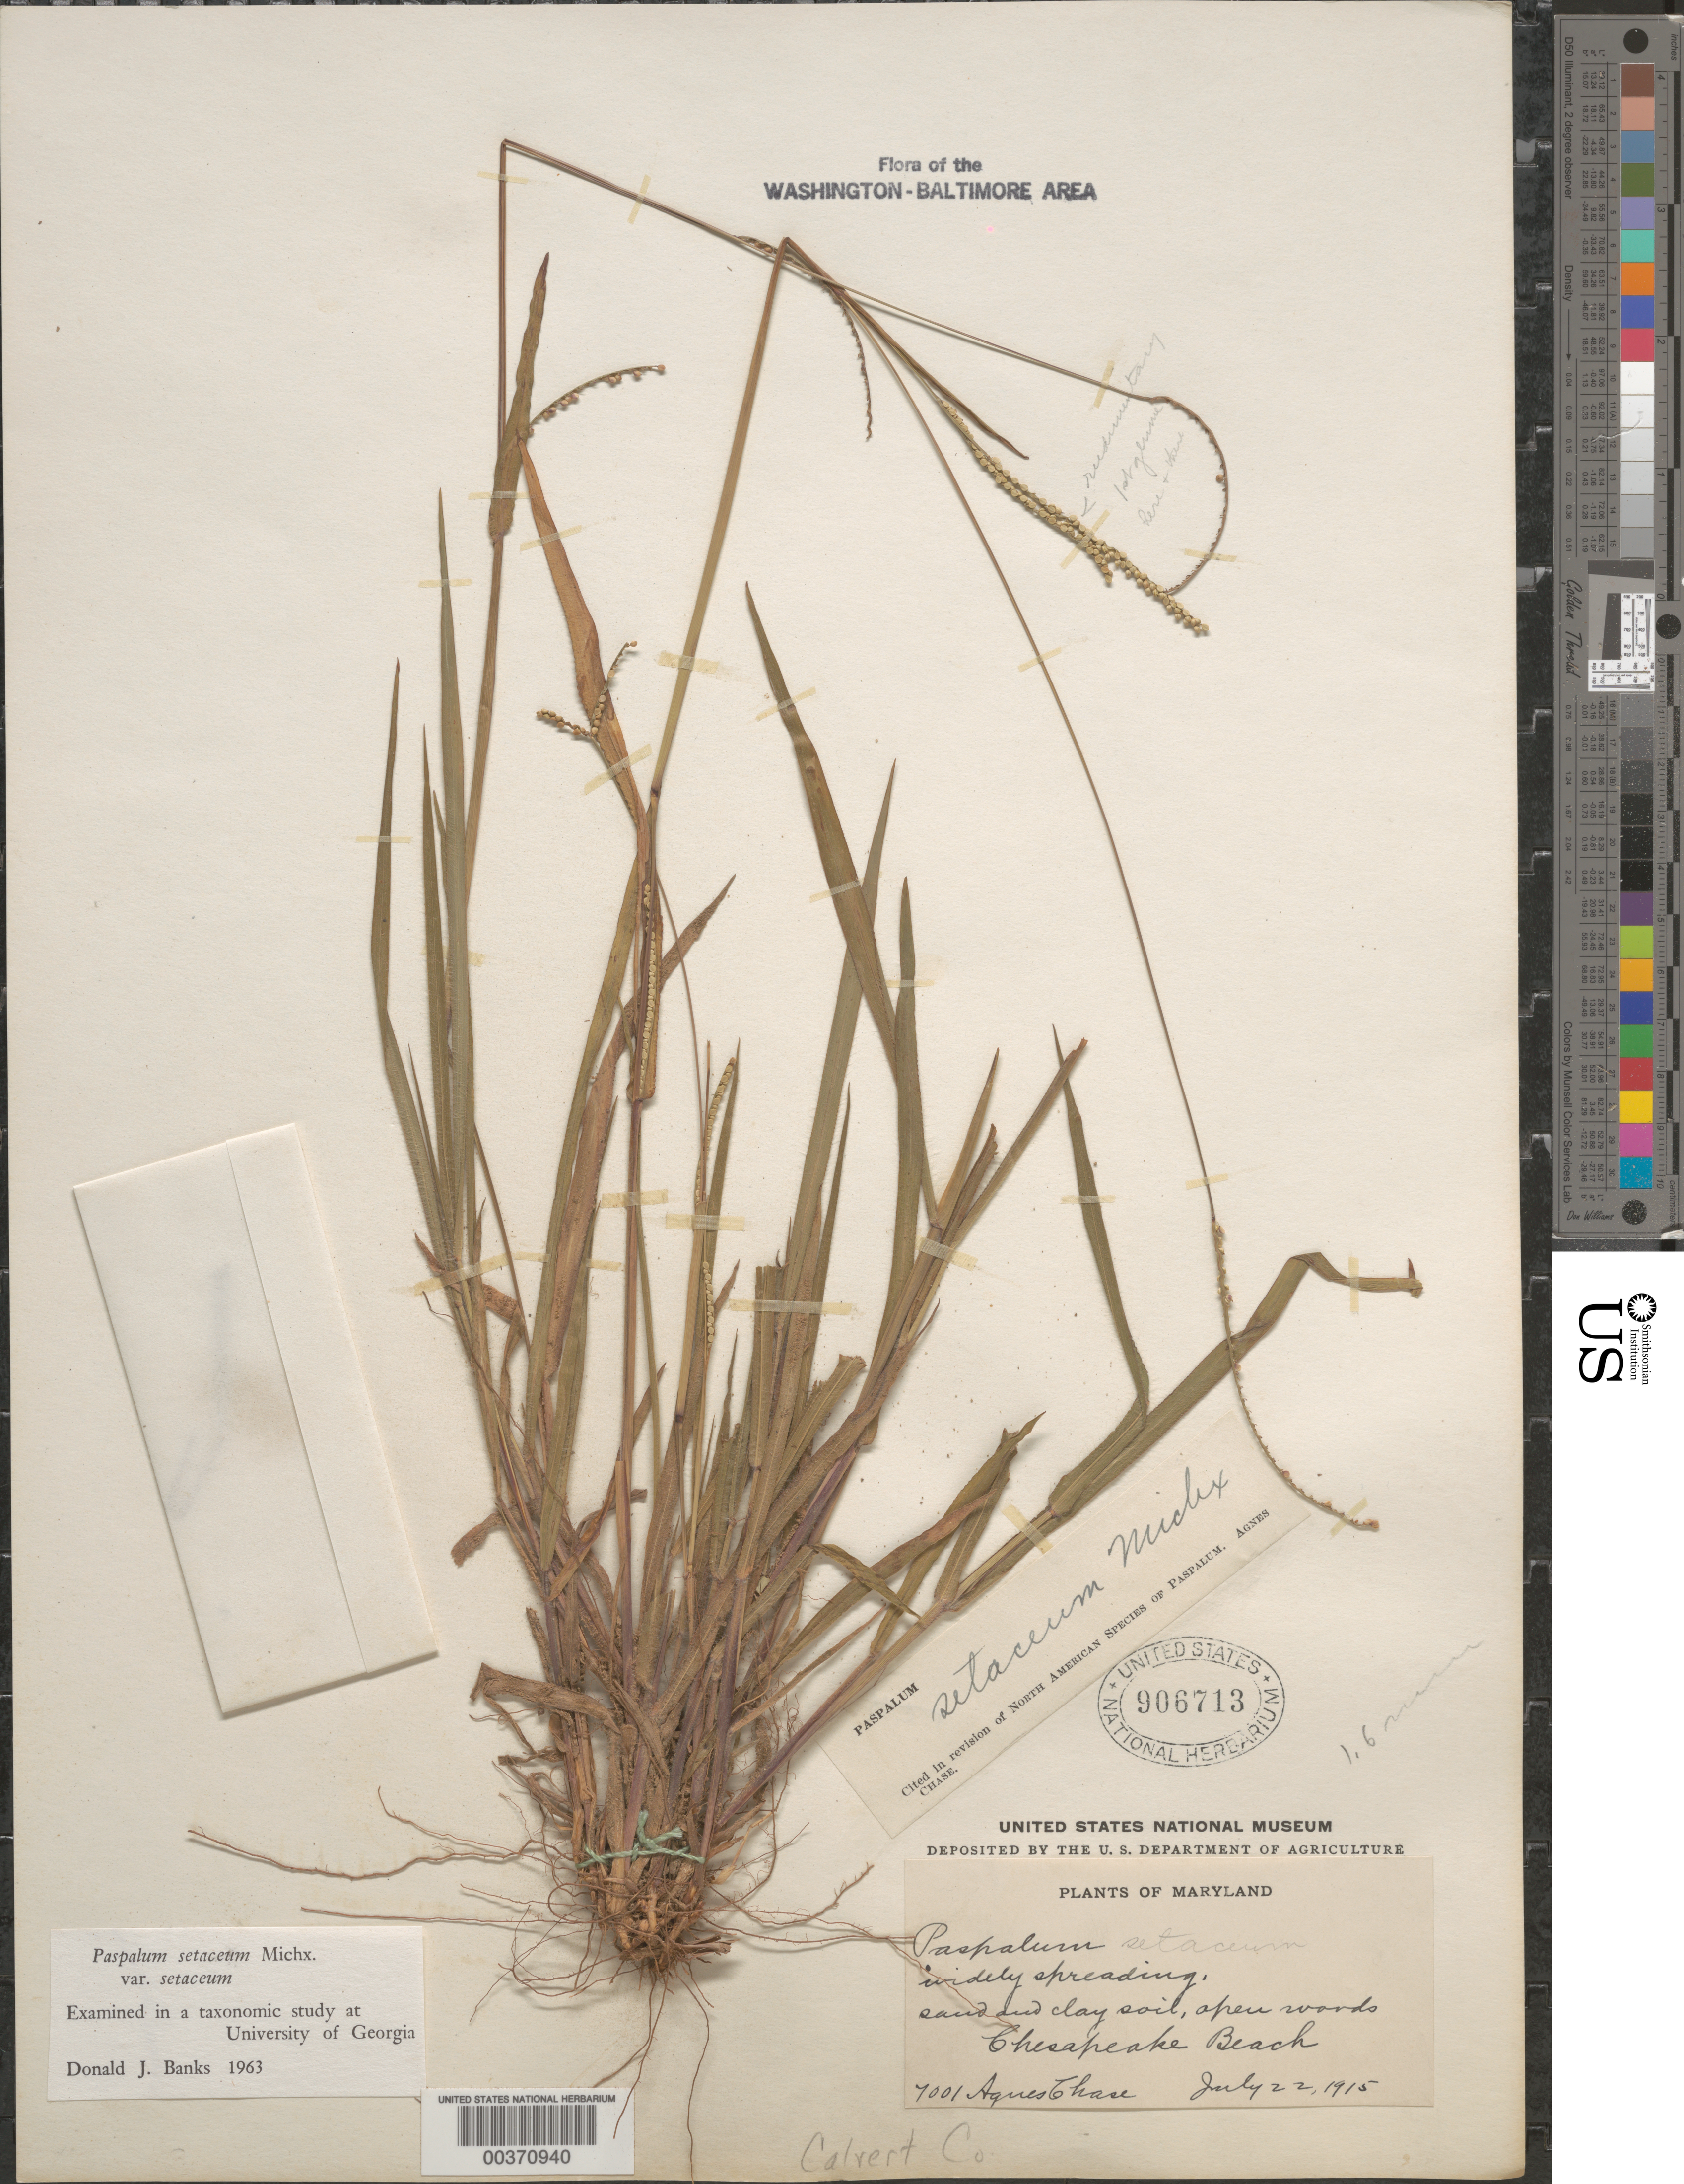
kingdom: Plantae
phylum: Tracheophyta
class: Liliopsida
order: Poales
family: Poaceae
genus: Paspalum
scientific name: Paspalum setaceum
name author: Michx.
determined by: Banks, D. J.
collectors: A. Chase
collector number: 7001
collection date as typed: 22 Jul 1915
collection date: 1915-07-22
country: United States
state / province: Maryland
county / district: Calvert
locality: Chesapeake Beach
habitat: Sand and clay soil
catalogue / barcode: US 906713